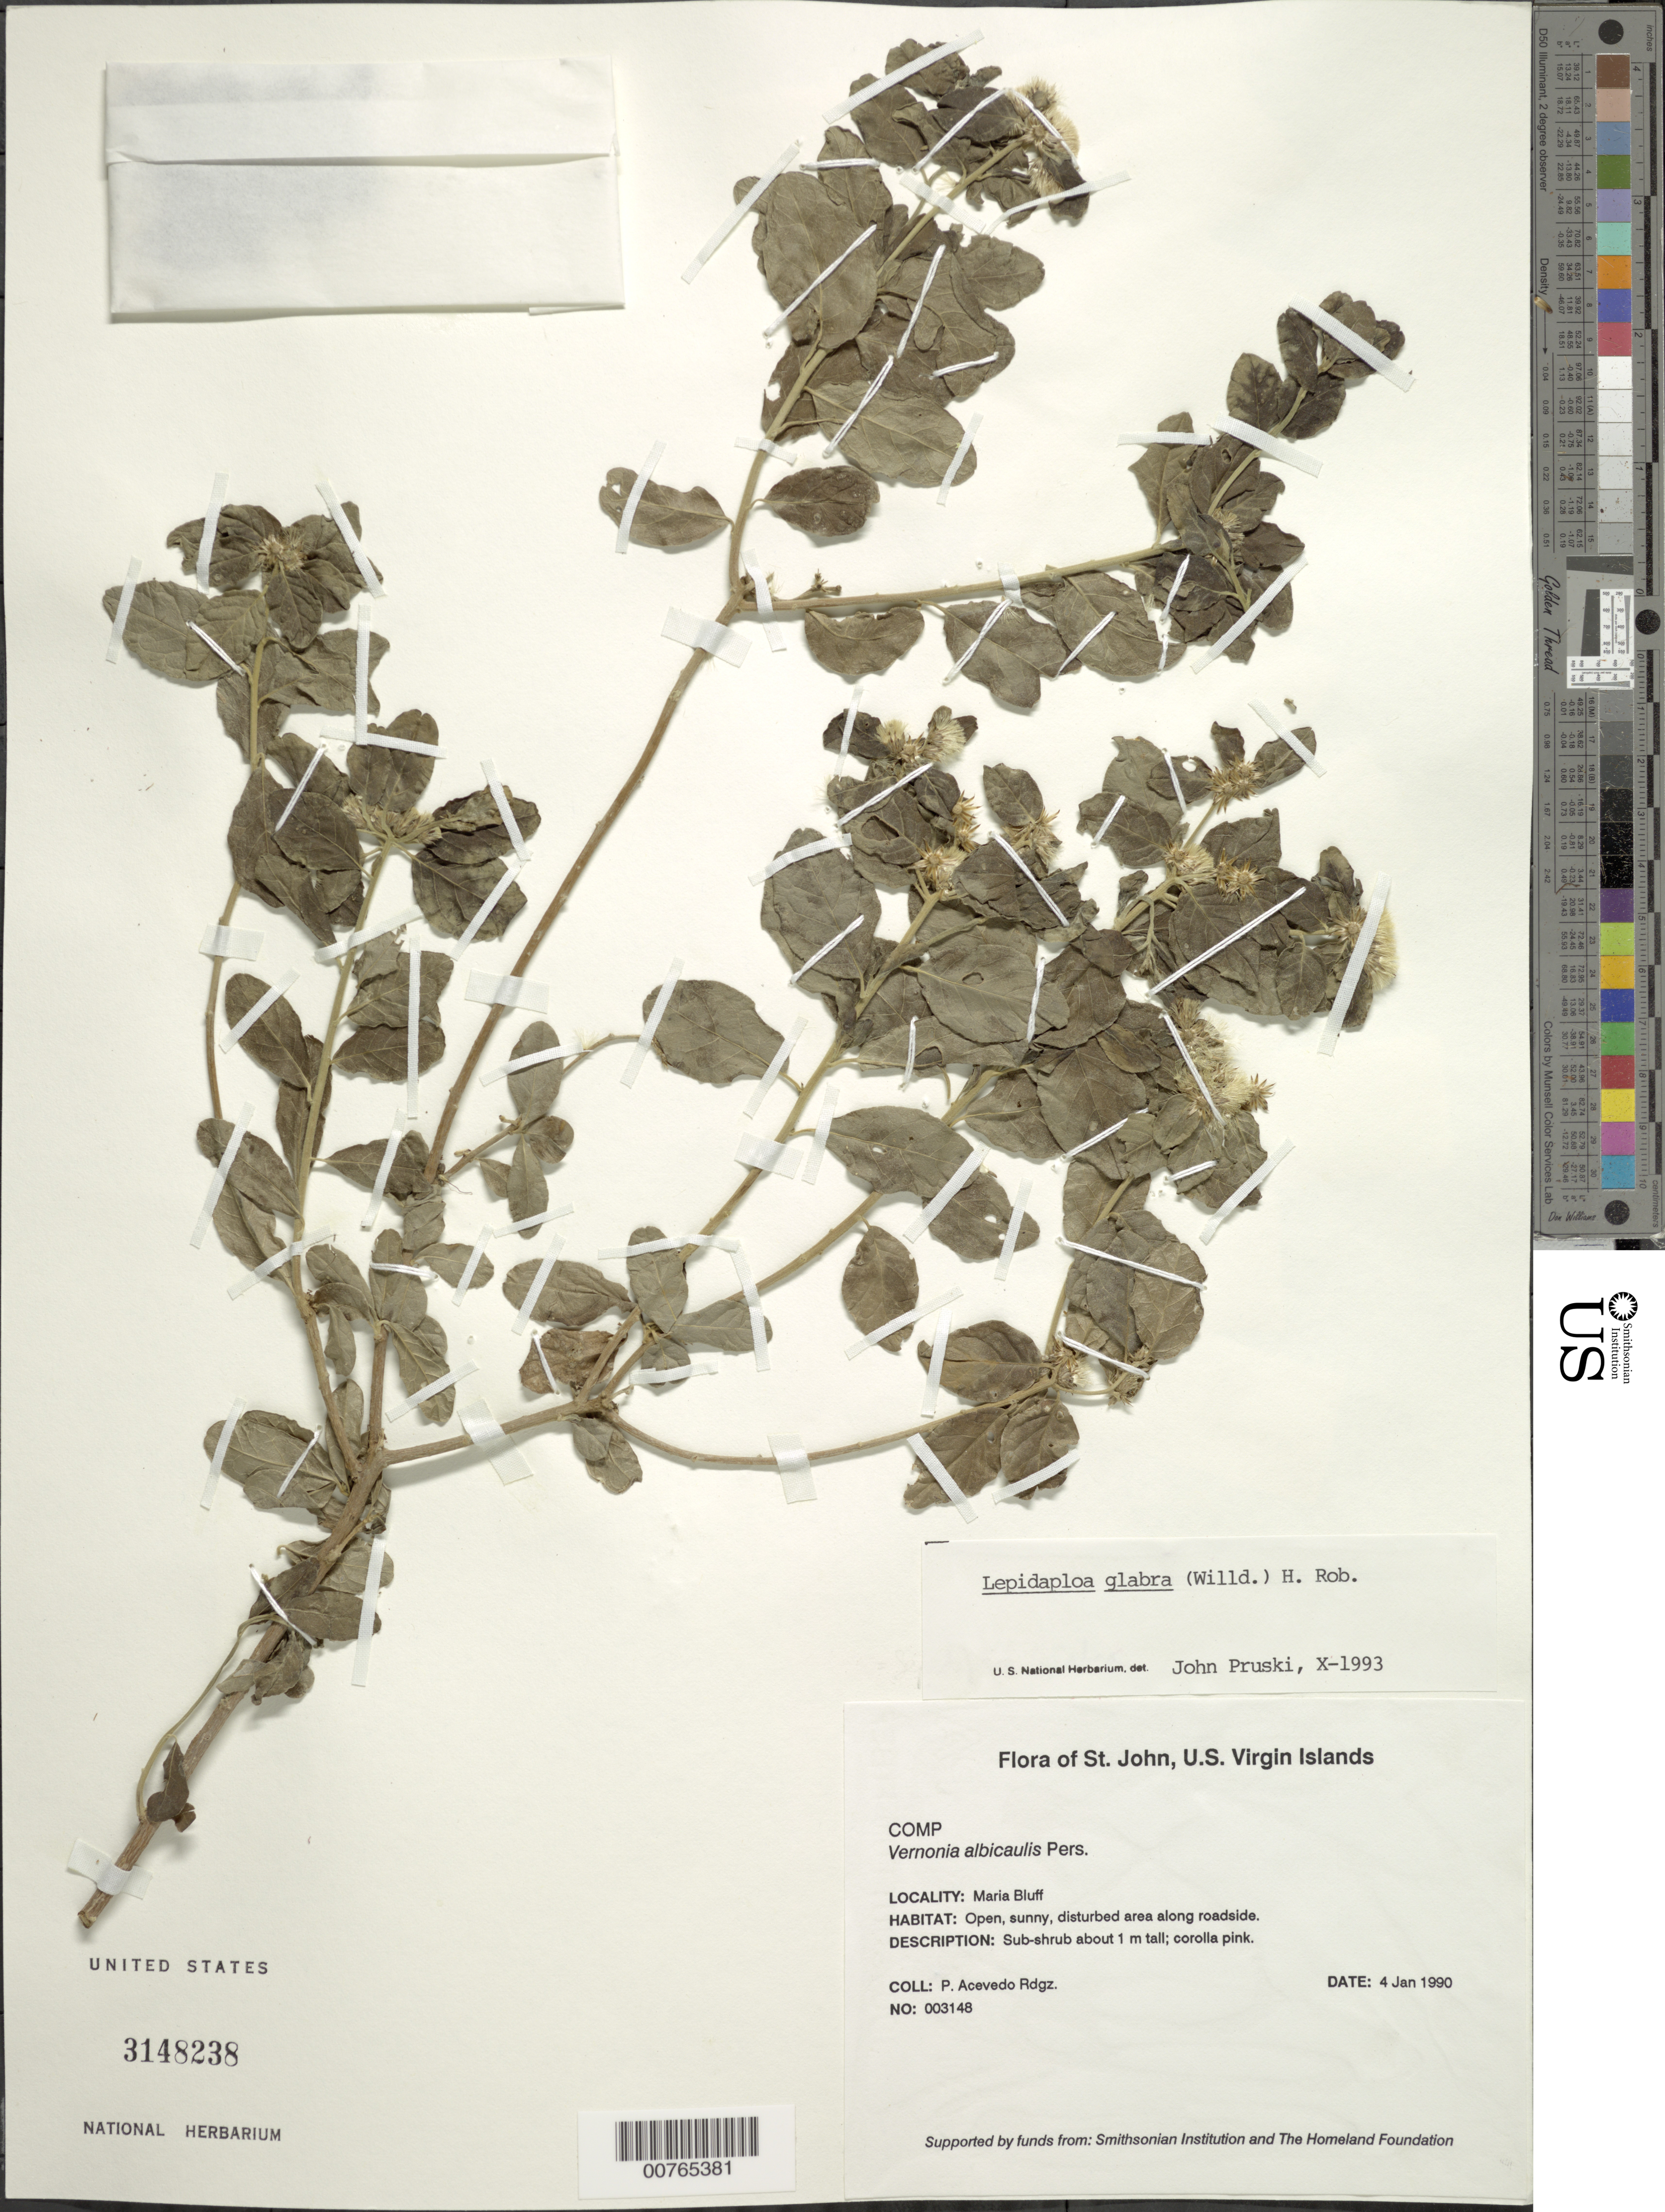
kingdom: Plantae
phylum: Tracheophyta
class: Magnoliopsida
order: Asterales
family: Asteraceae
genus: Lepidaploa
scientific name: Lepidaploa glabra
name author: (Willd.) H. Rob.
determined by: Pruski, J. F.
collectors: P. Acevedo-Rodr.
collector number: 3148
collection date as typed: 04 Jan 1990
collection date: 1990-01-04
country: U.S. Virgin Islands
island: St. John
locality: Cruz Bay Quarter; Maria Bluff.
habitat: Open, sunny, disturbed area along roadside.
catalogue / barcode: US 3148238